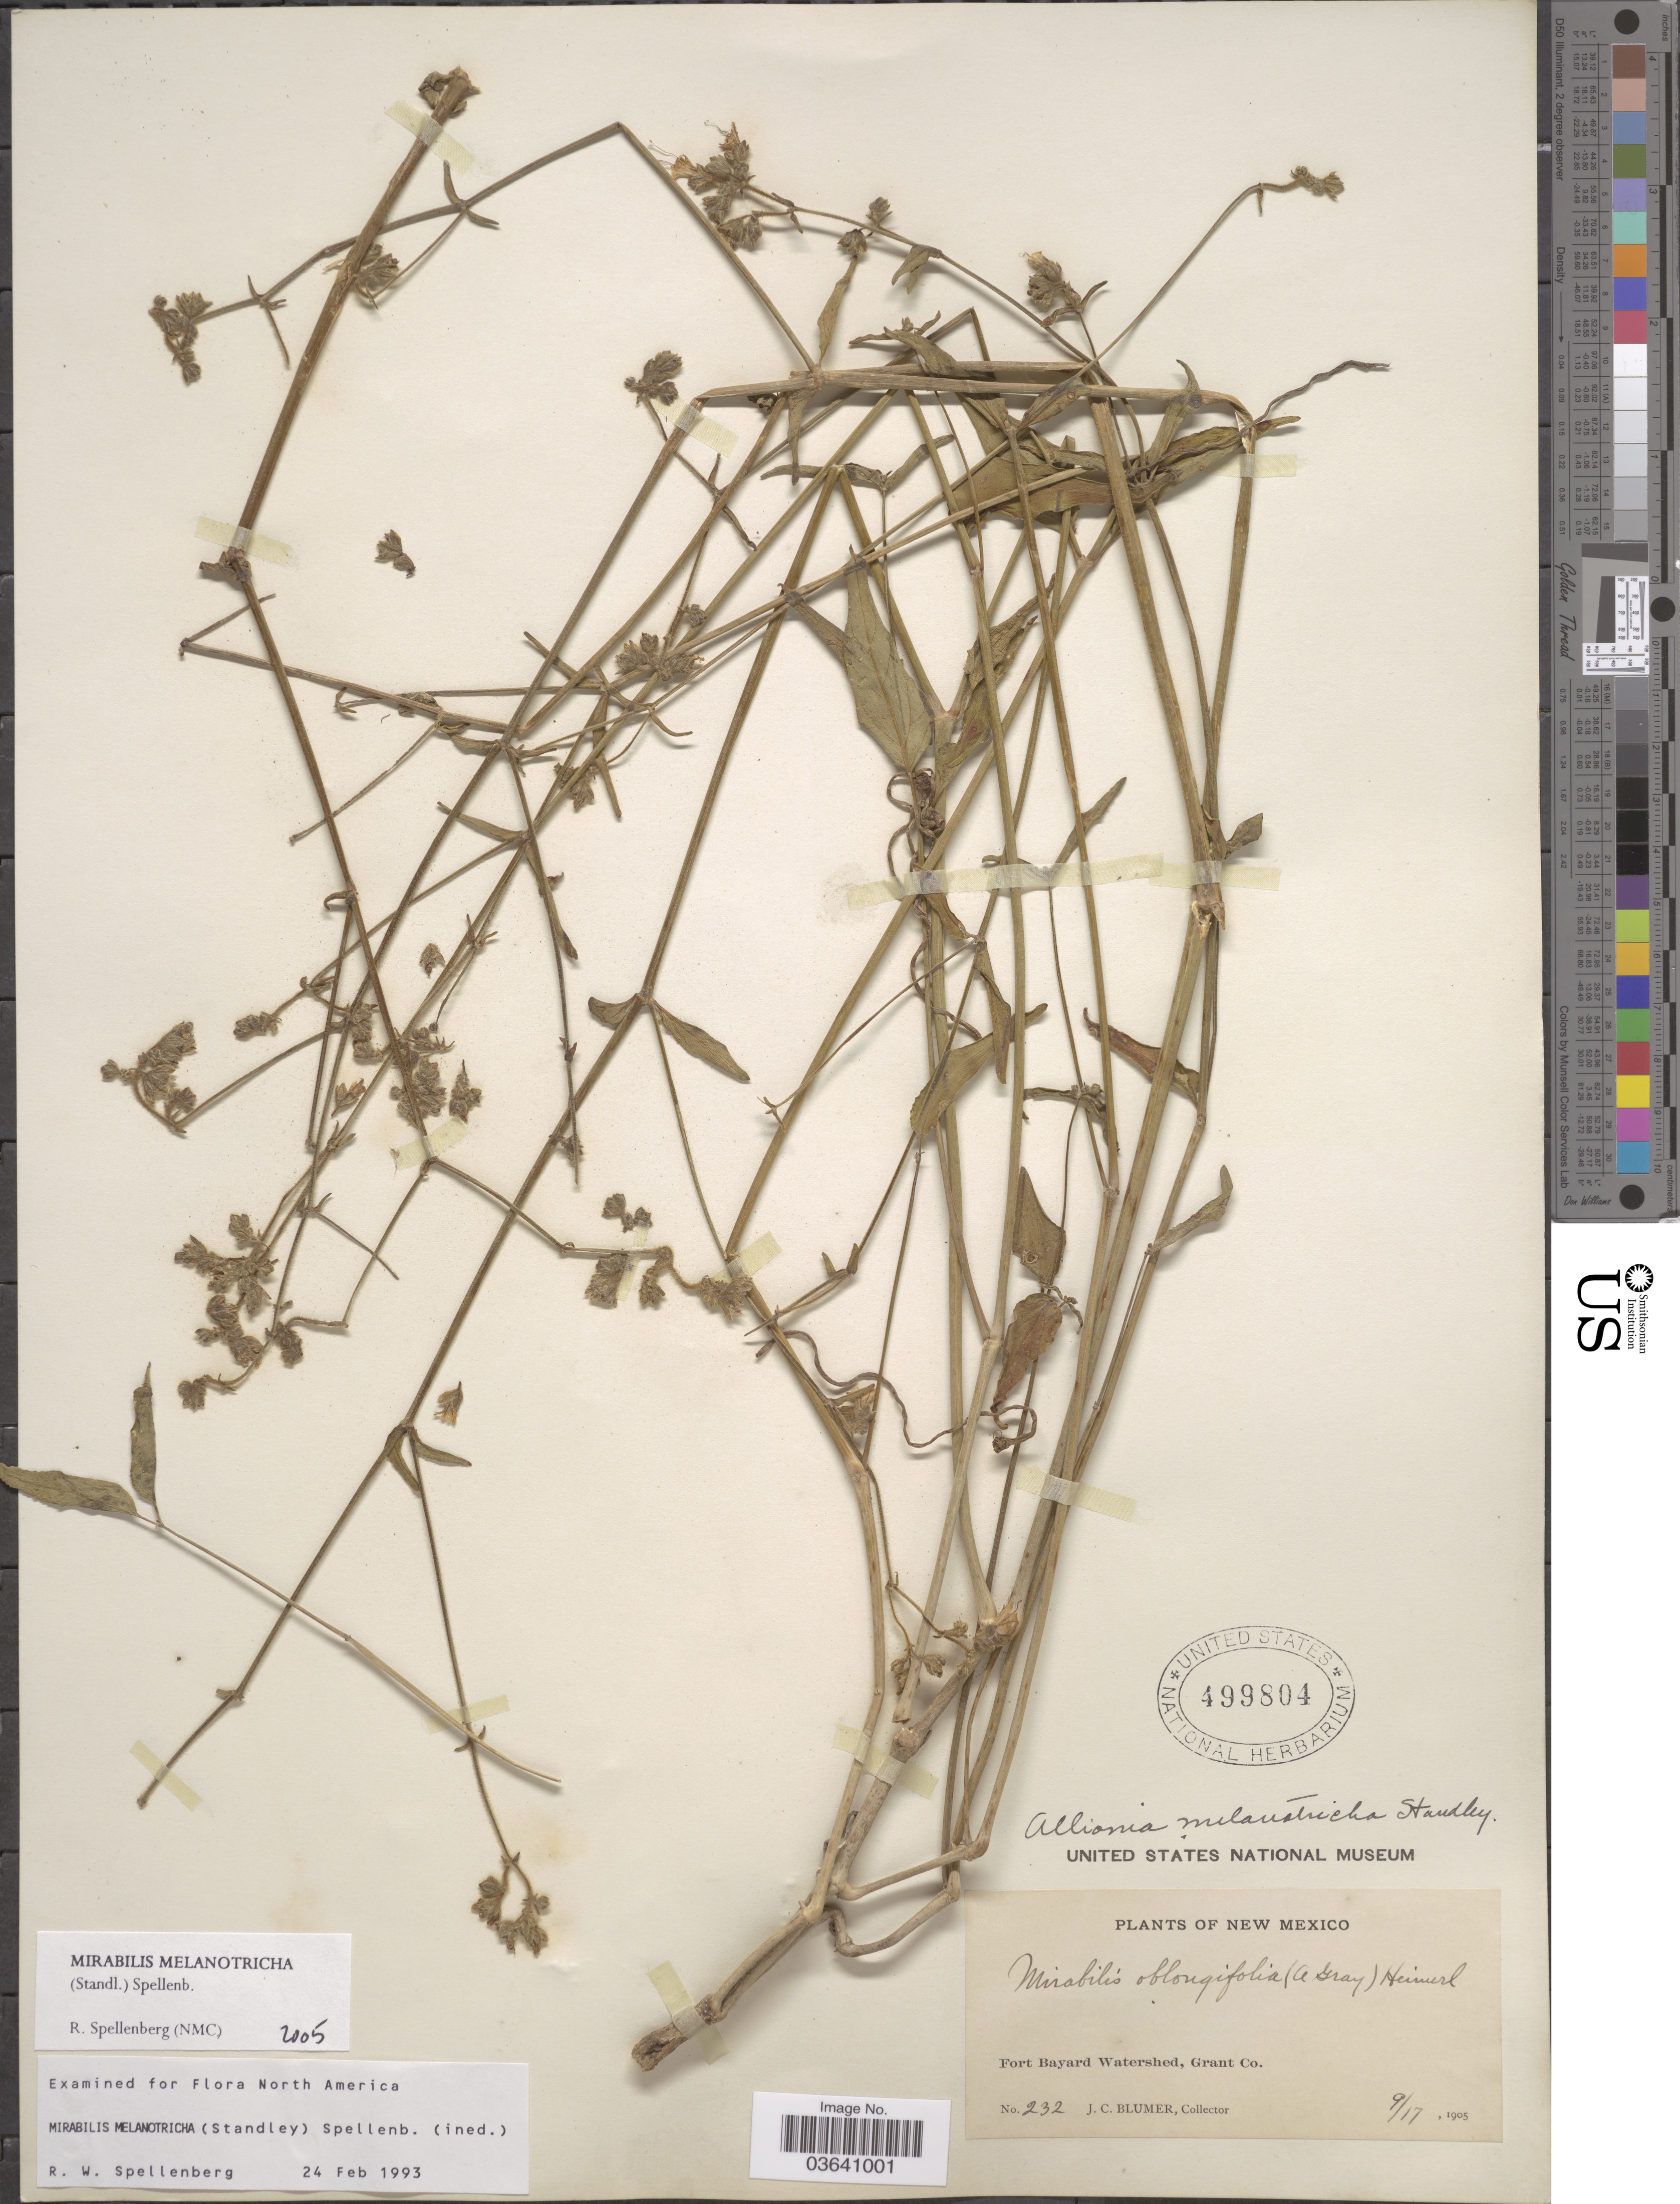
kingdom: Plantae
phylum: Tracheophyta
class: Magnoliopsida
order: Caryophyllales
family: Nyctaginaceae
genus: Mirabilis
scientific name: Mirabilis melanotricha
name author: (Standl.) Spellenb.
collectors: J. C. Blumer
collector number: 232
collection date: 1905-09-17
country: United States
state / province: New Mexico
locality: Fort Bayard Watershed, Grant Co.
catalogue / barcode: US 499804